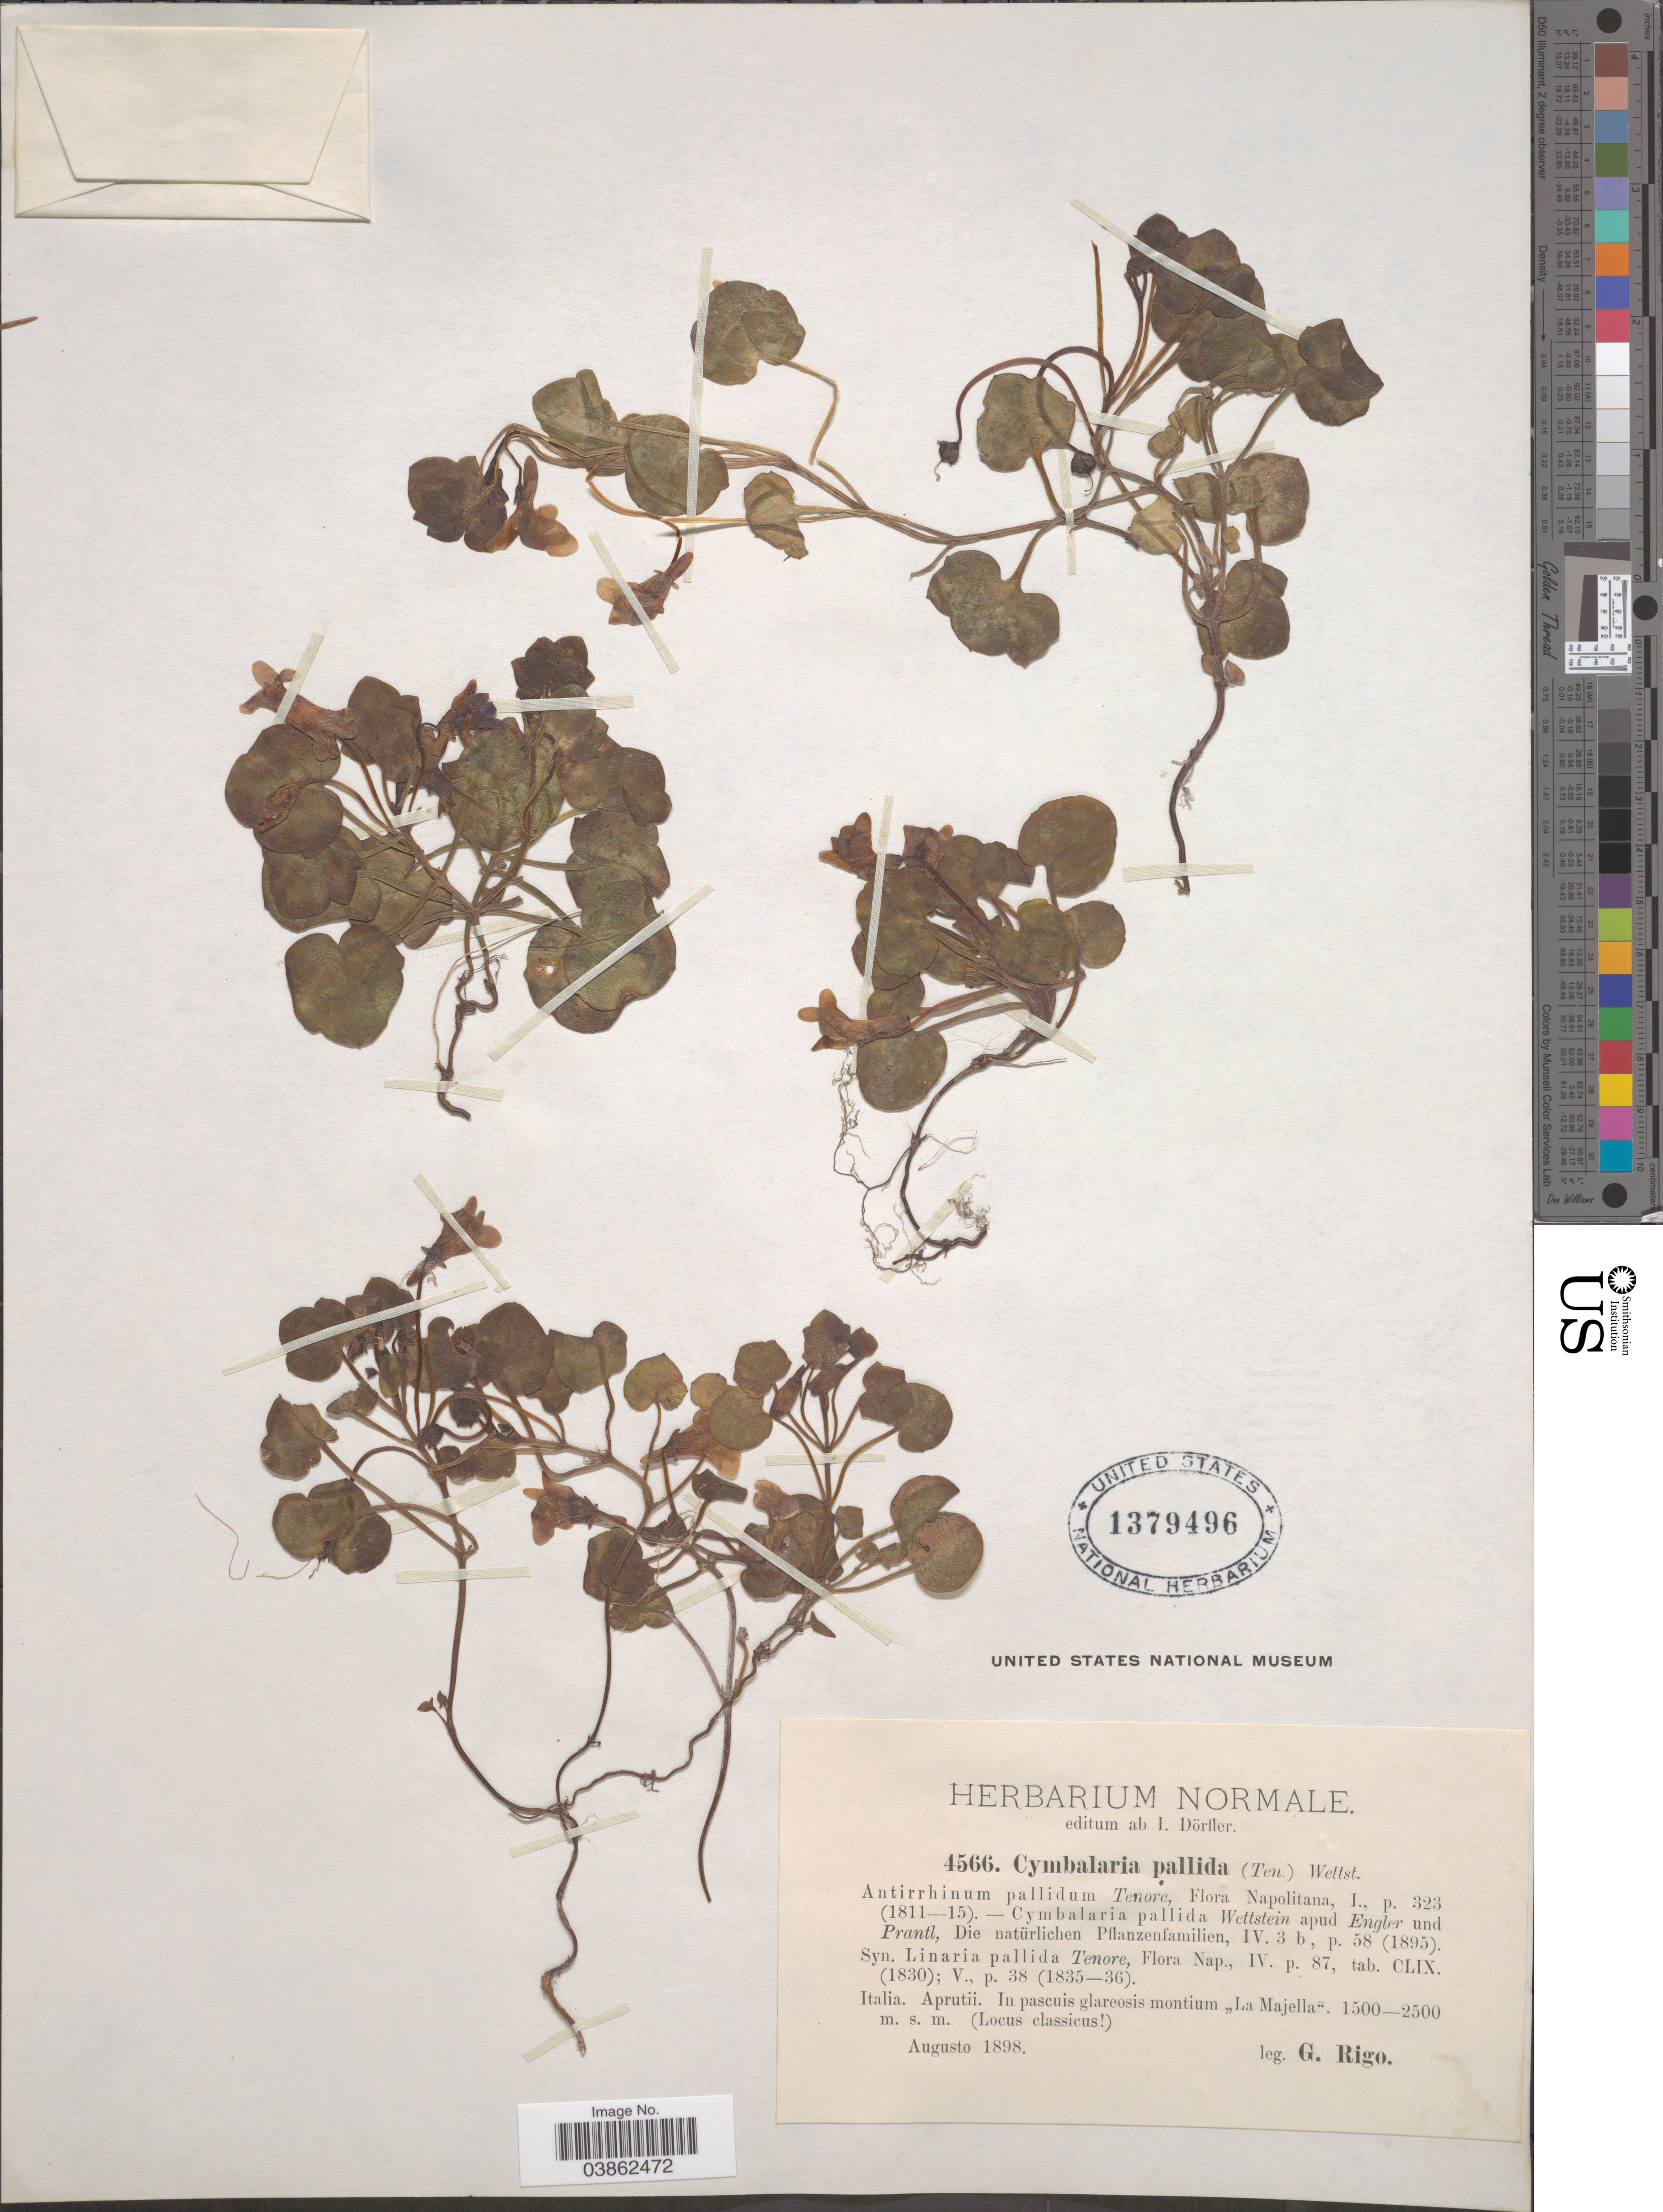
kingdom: Plantae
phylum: Tracheophyta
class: Magnoliopsida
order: Lamiales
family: Plantaginaceae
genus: Cymbalaria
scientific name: Cymbalaria sp.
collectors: G. Rigo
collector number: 4566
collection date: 1898-08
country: Italy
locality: Italia. Aprutii. In pascuis glareosis montium "La Majella".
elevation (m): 1500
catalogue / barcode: US 1379496